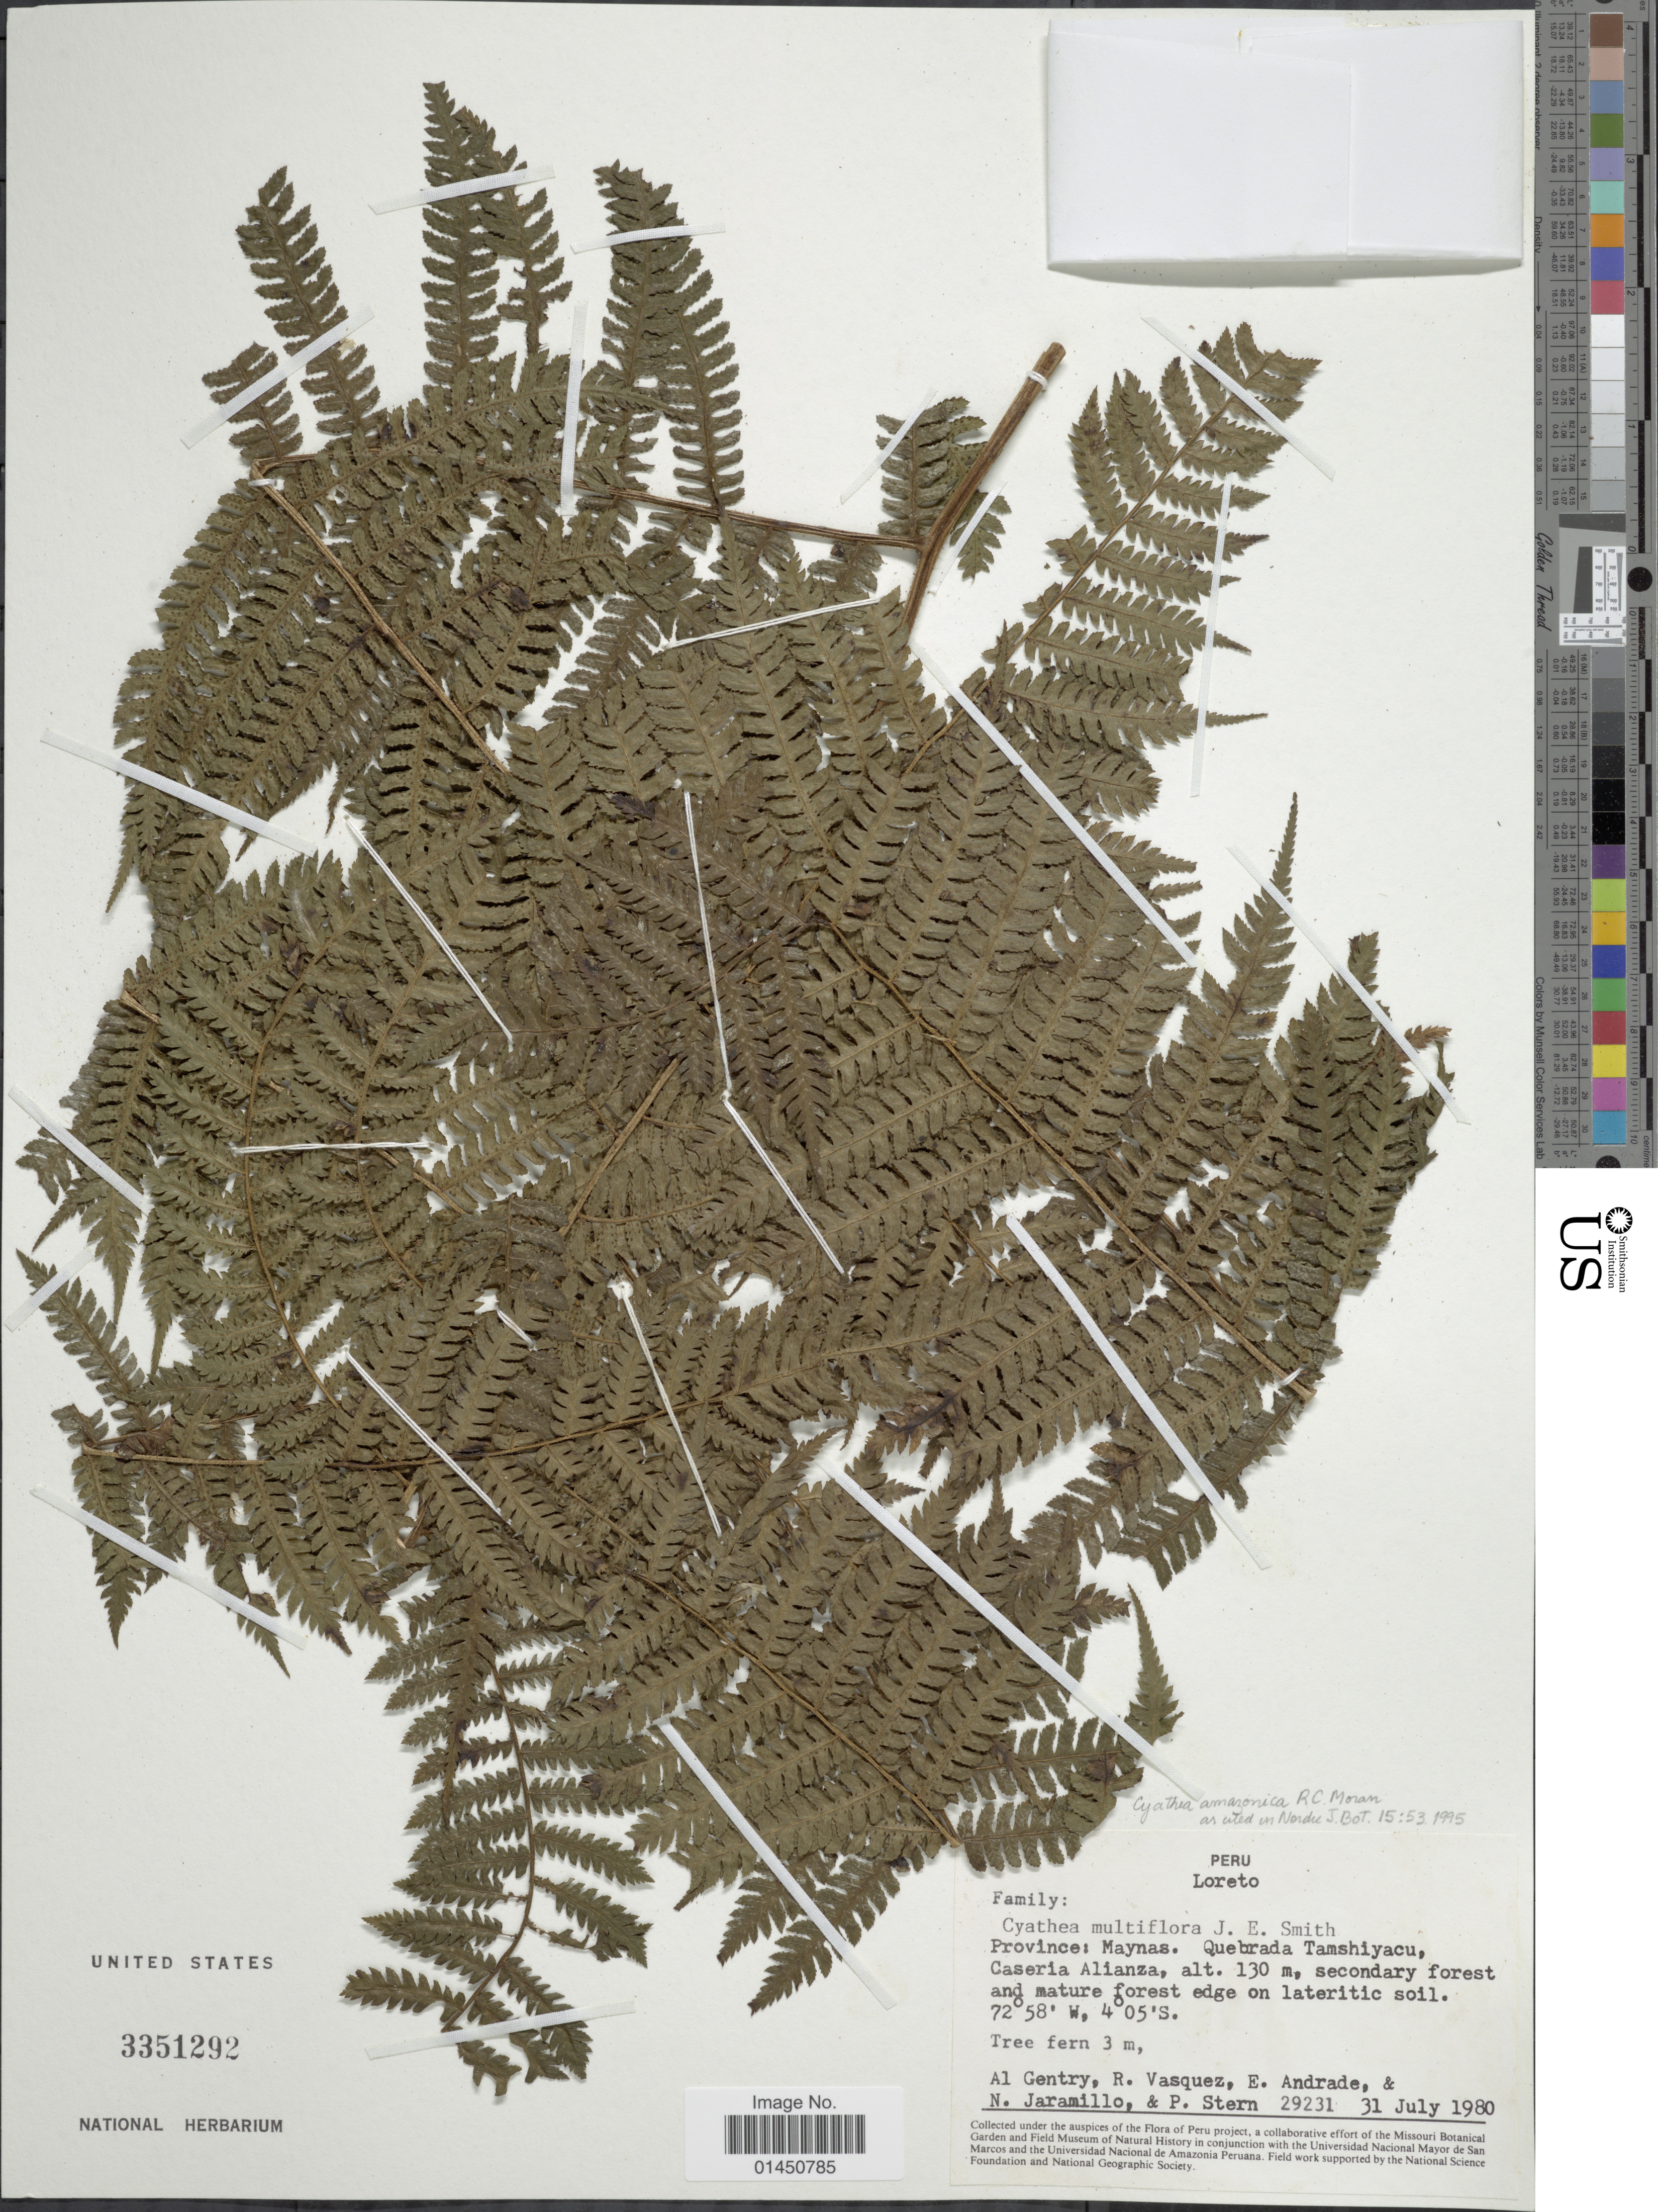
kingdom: Plantae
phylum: Tracheophyta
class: Polypodiopsida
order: Cyatheales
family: Cyatheaceae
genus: Cyathea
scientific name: Cyathea amazonica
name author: R.C. Moran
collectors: A. H. Gentry, R. Vasquez, E. Andrade, N. Jaramillo & P. Stern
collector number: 29231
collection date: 1980-07-31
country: Peru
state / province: Loreto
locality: Province: Maynas, Quebrada Tamshiyacu, Caseria Alianza.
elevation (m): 130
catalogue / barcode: US 3351292